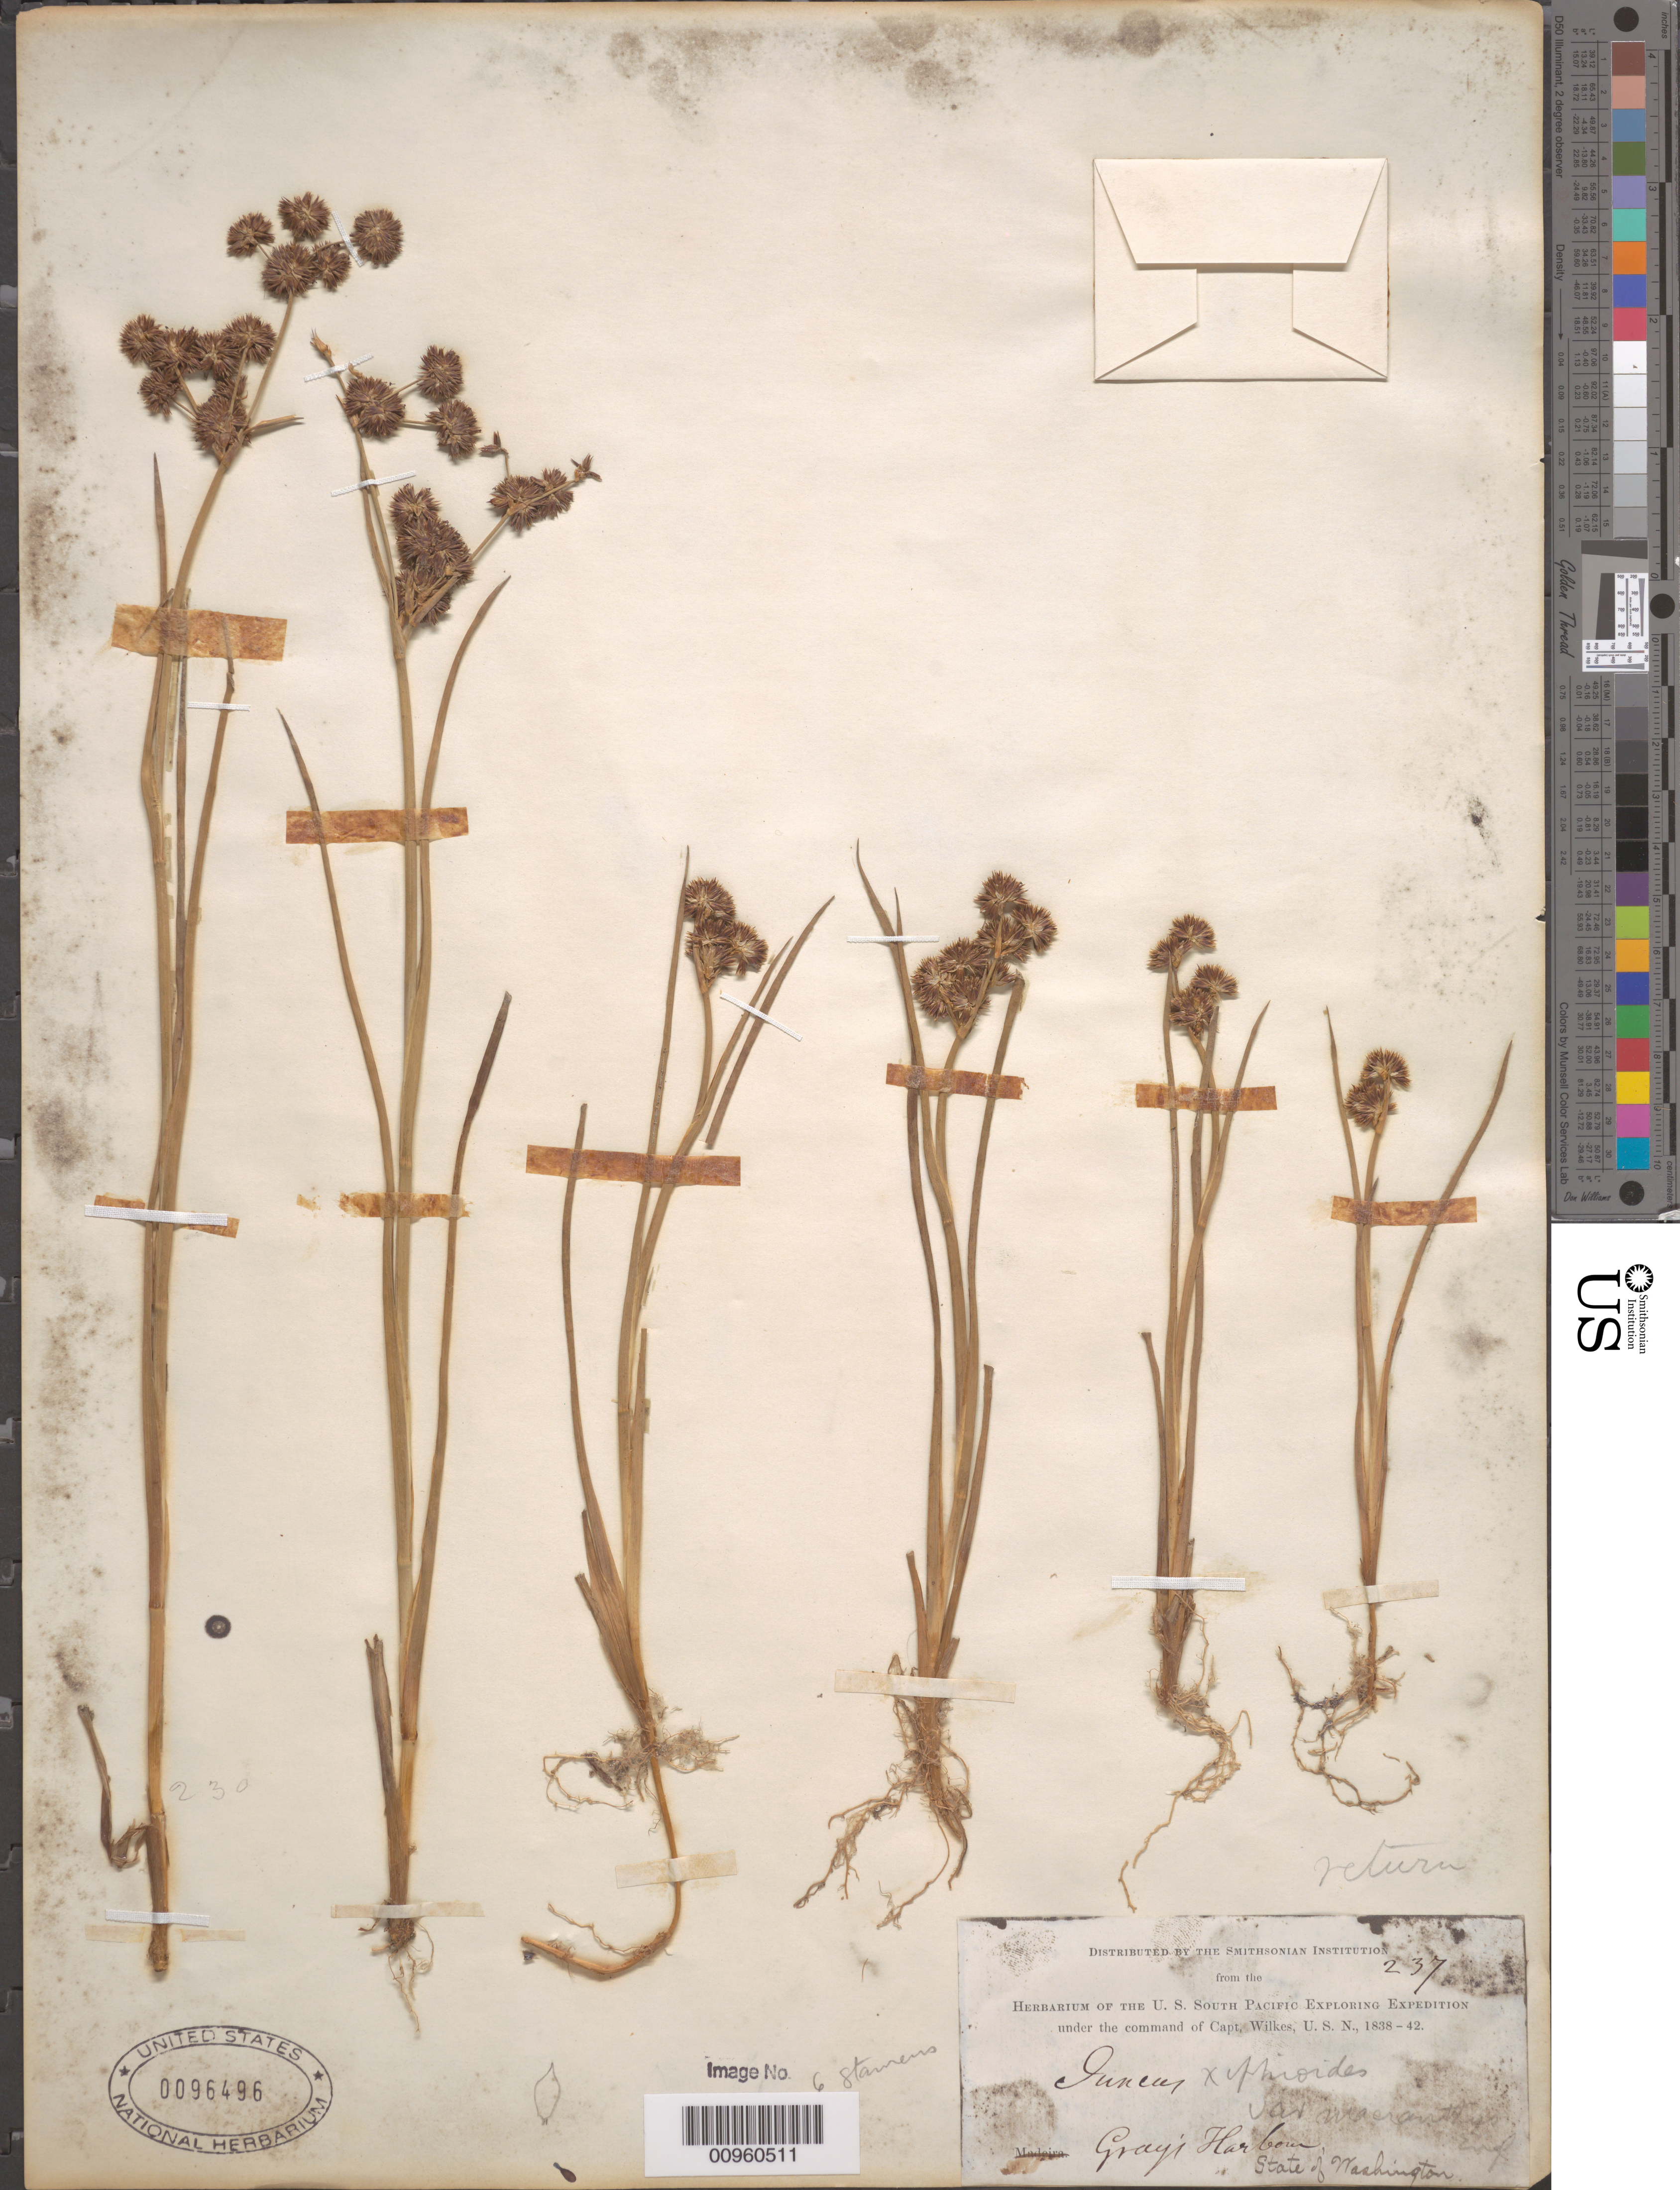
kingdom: Plantae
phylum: Tracheophyta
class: Liliopsida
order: Poales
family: Juncaceae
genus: Juncus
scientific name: Juncus ensifolius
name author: Wikstr.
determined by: Strong, Mark T., (BOT), Smithsonian Institution - National Museum of Natural History (UNITED STATES)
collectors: Wilkes Explor. Exped.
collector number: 237*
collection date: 1838/1842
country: United States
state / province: Washington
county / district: Grays Harbor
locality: Gray's Harbour.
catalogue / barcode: US 96496